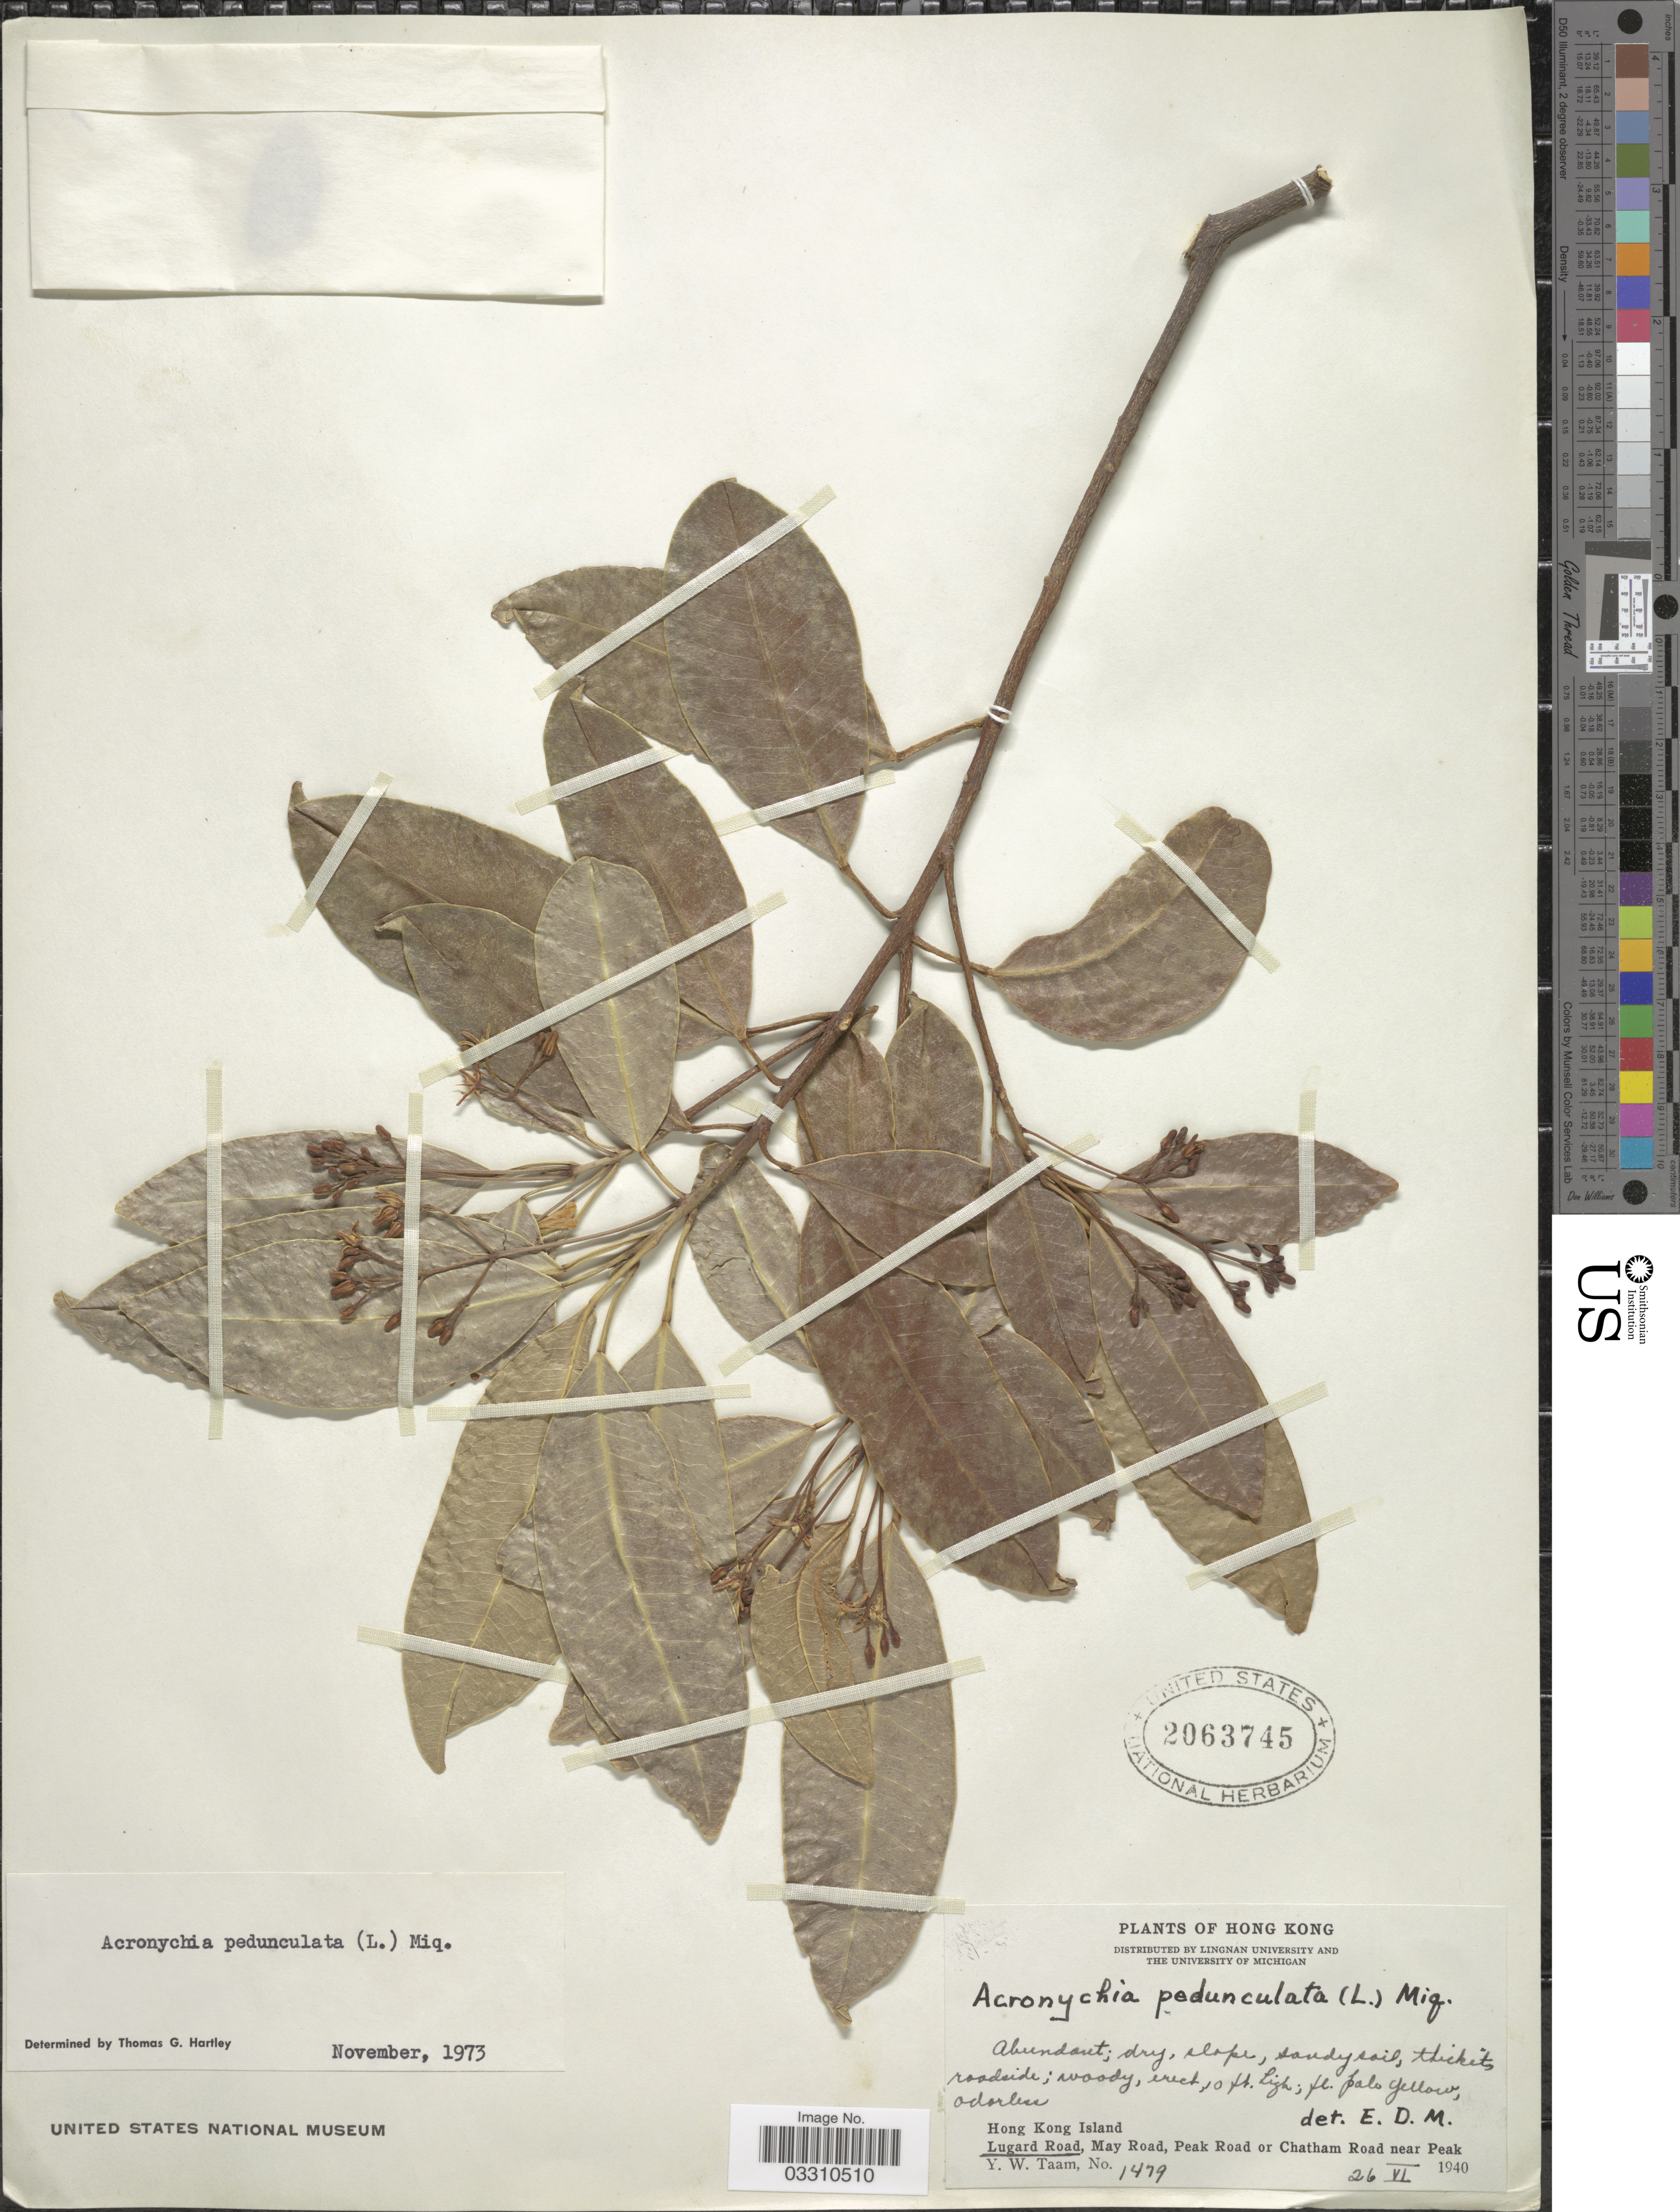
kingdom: Plantae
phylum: Tracheophyta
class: Magnoliopsida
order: Sapindales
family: Rutaceae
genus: Acronychia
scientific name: Acronychia pedunculata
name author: (L.) Miq.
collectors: Y. W. Taam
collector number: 1479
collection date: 1940-06-26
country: China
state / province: Hong Kong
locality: Hong Kong Island, Lugard Road, May Road, Peak Road or Chatham Road near Peak.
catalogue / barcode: US 2063745